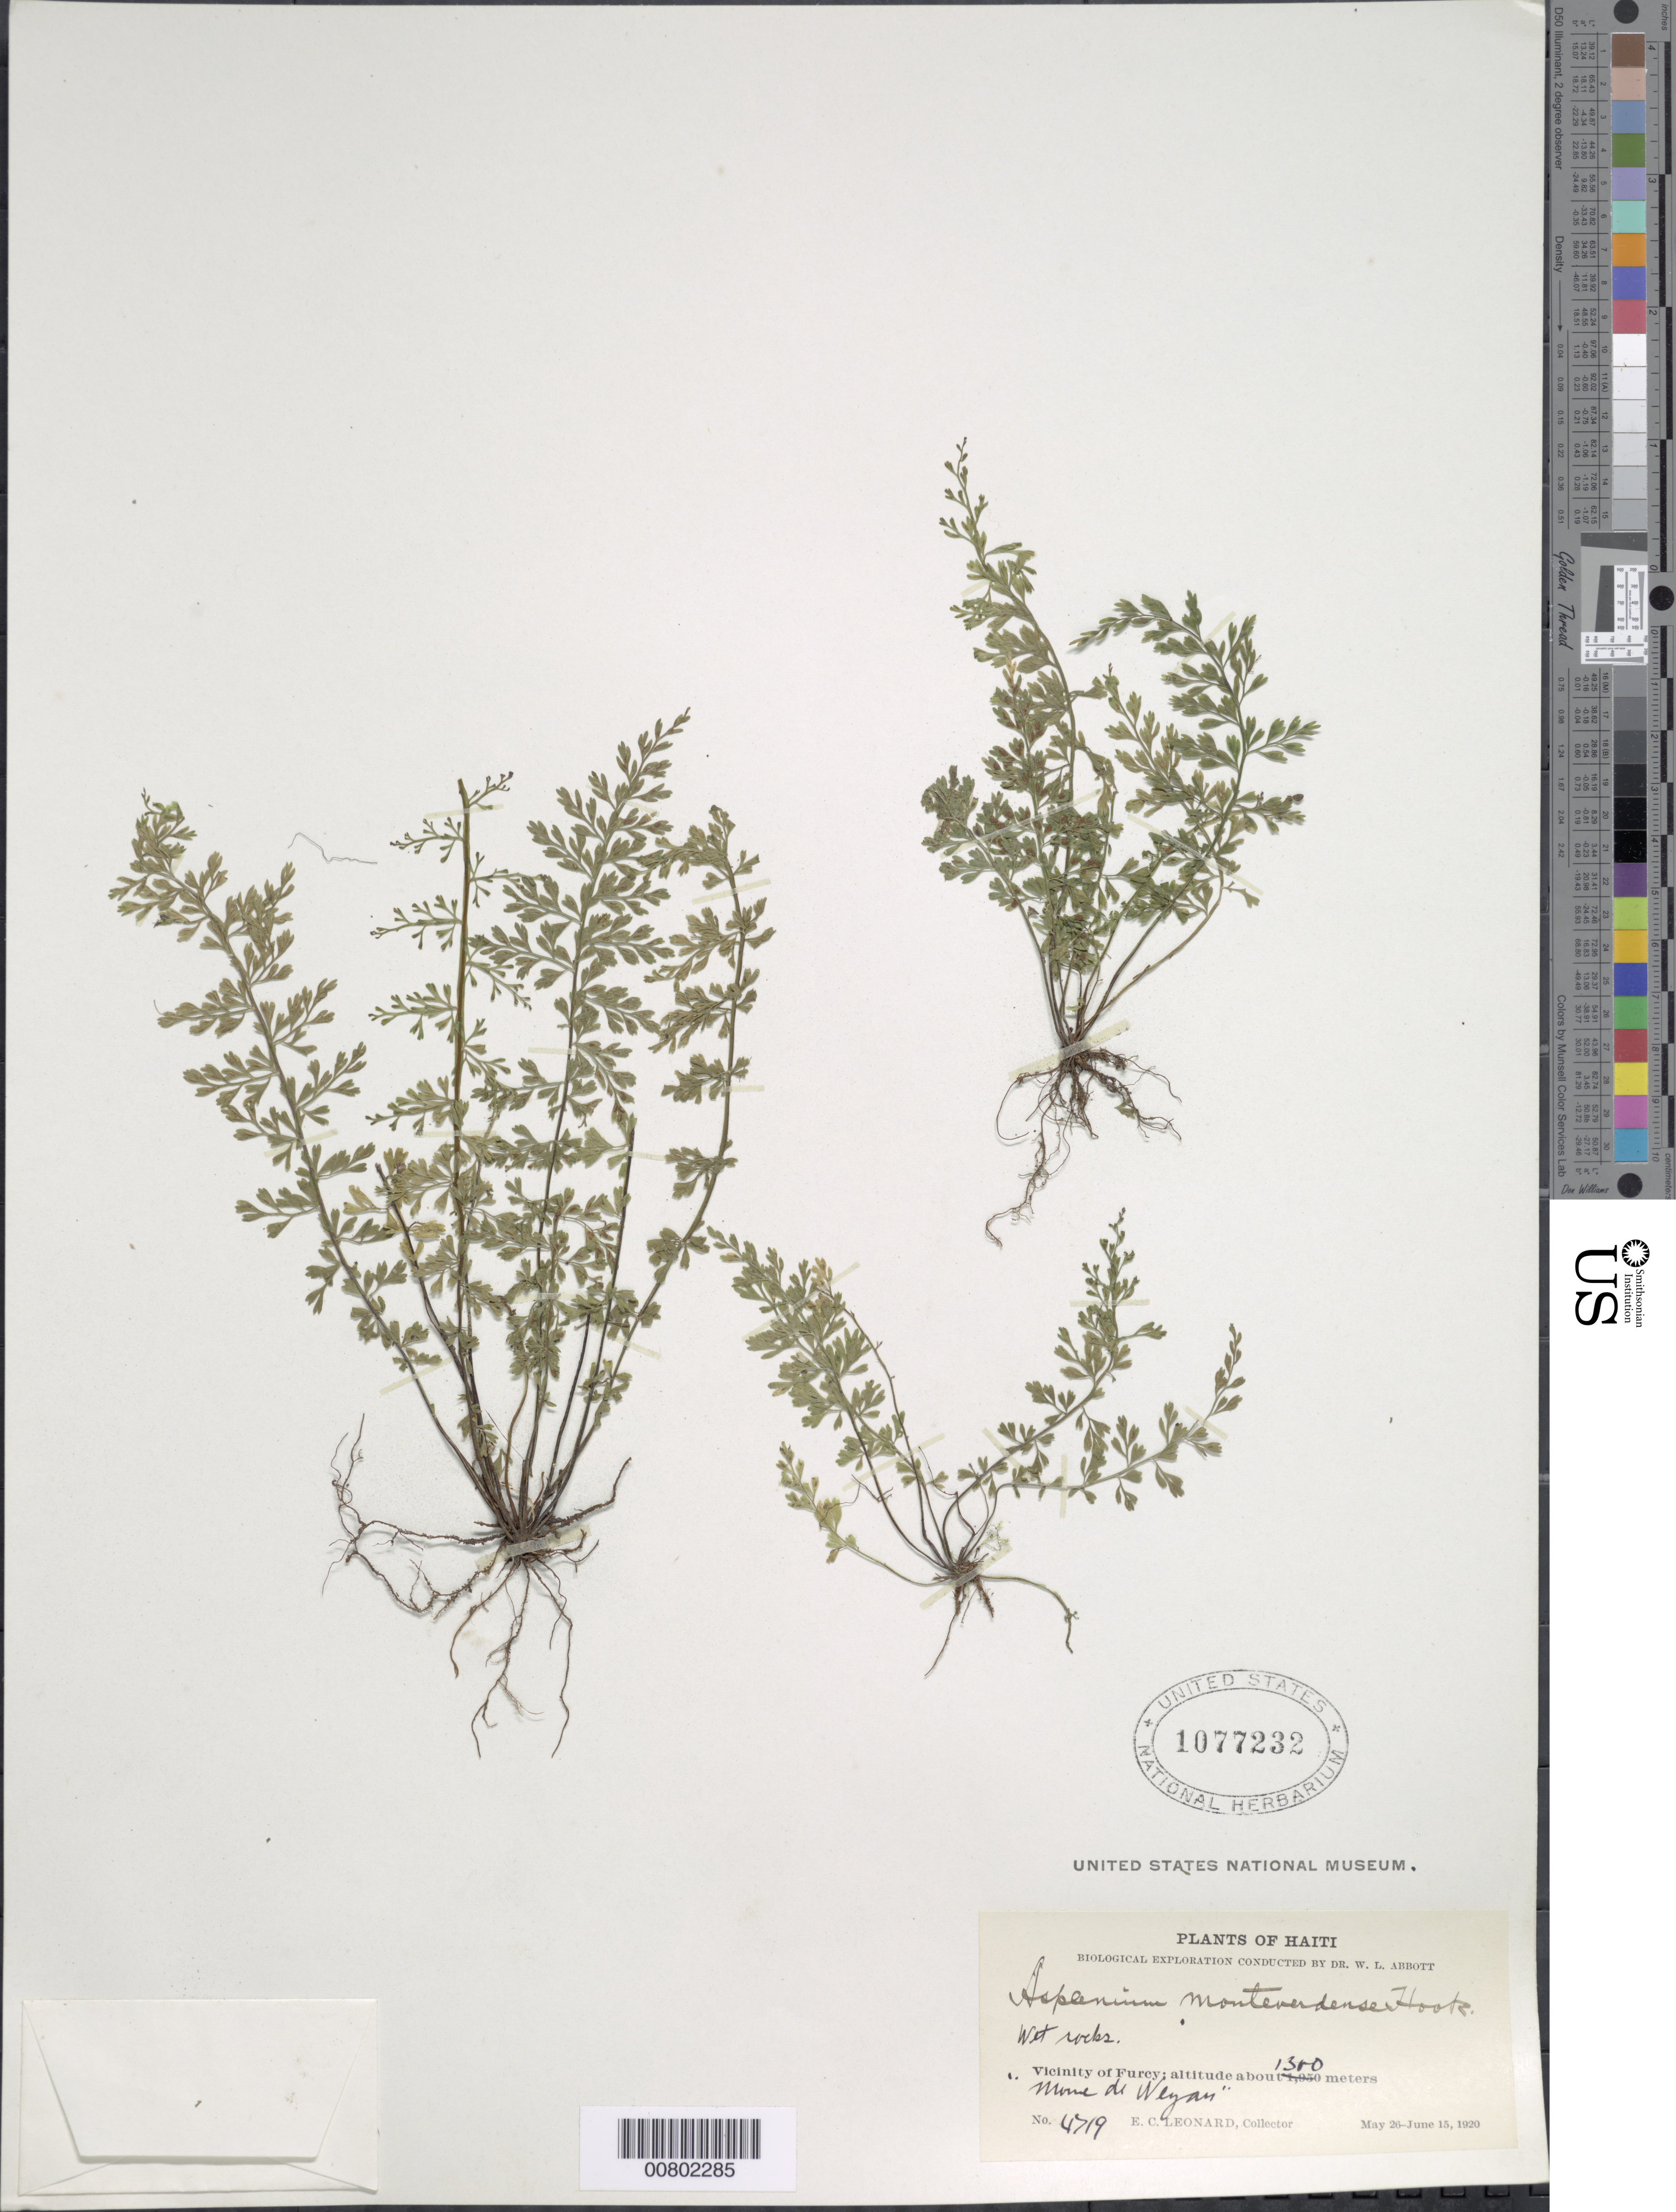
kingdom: Plantae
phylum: Tracheophyta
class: Polypodiopsida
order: Polypodiales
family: Aspleniaceae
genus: Asplenium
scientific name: Asplenium myriophyllum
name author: (Sw.) C. Presl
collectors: E. C. Leonard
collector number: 4719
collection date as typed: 26 May 1920 to 15 Jun 1920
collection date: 1920-05-26/1920-06-15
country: Haiti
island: Hispaniola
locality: Furcy vicinity, Morne de Weyan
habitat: Wet rocks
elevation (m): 1300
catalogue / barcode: US 1077232